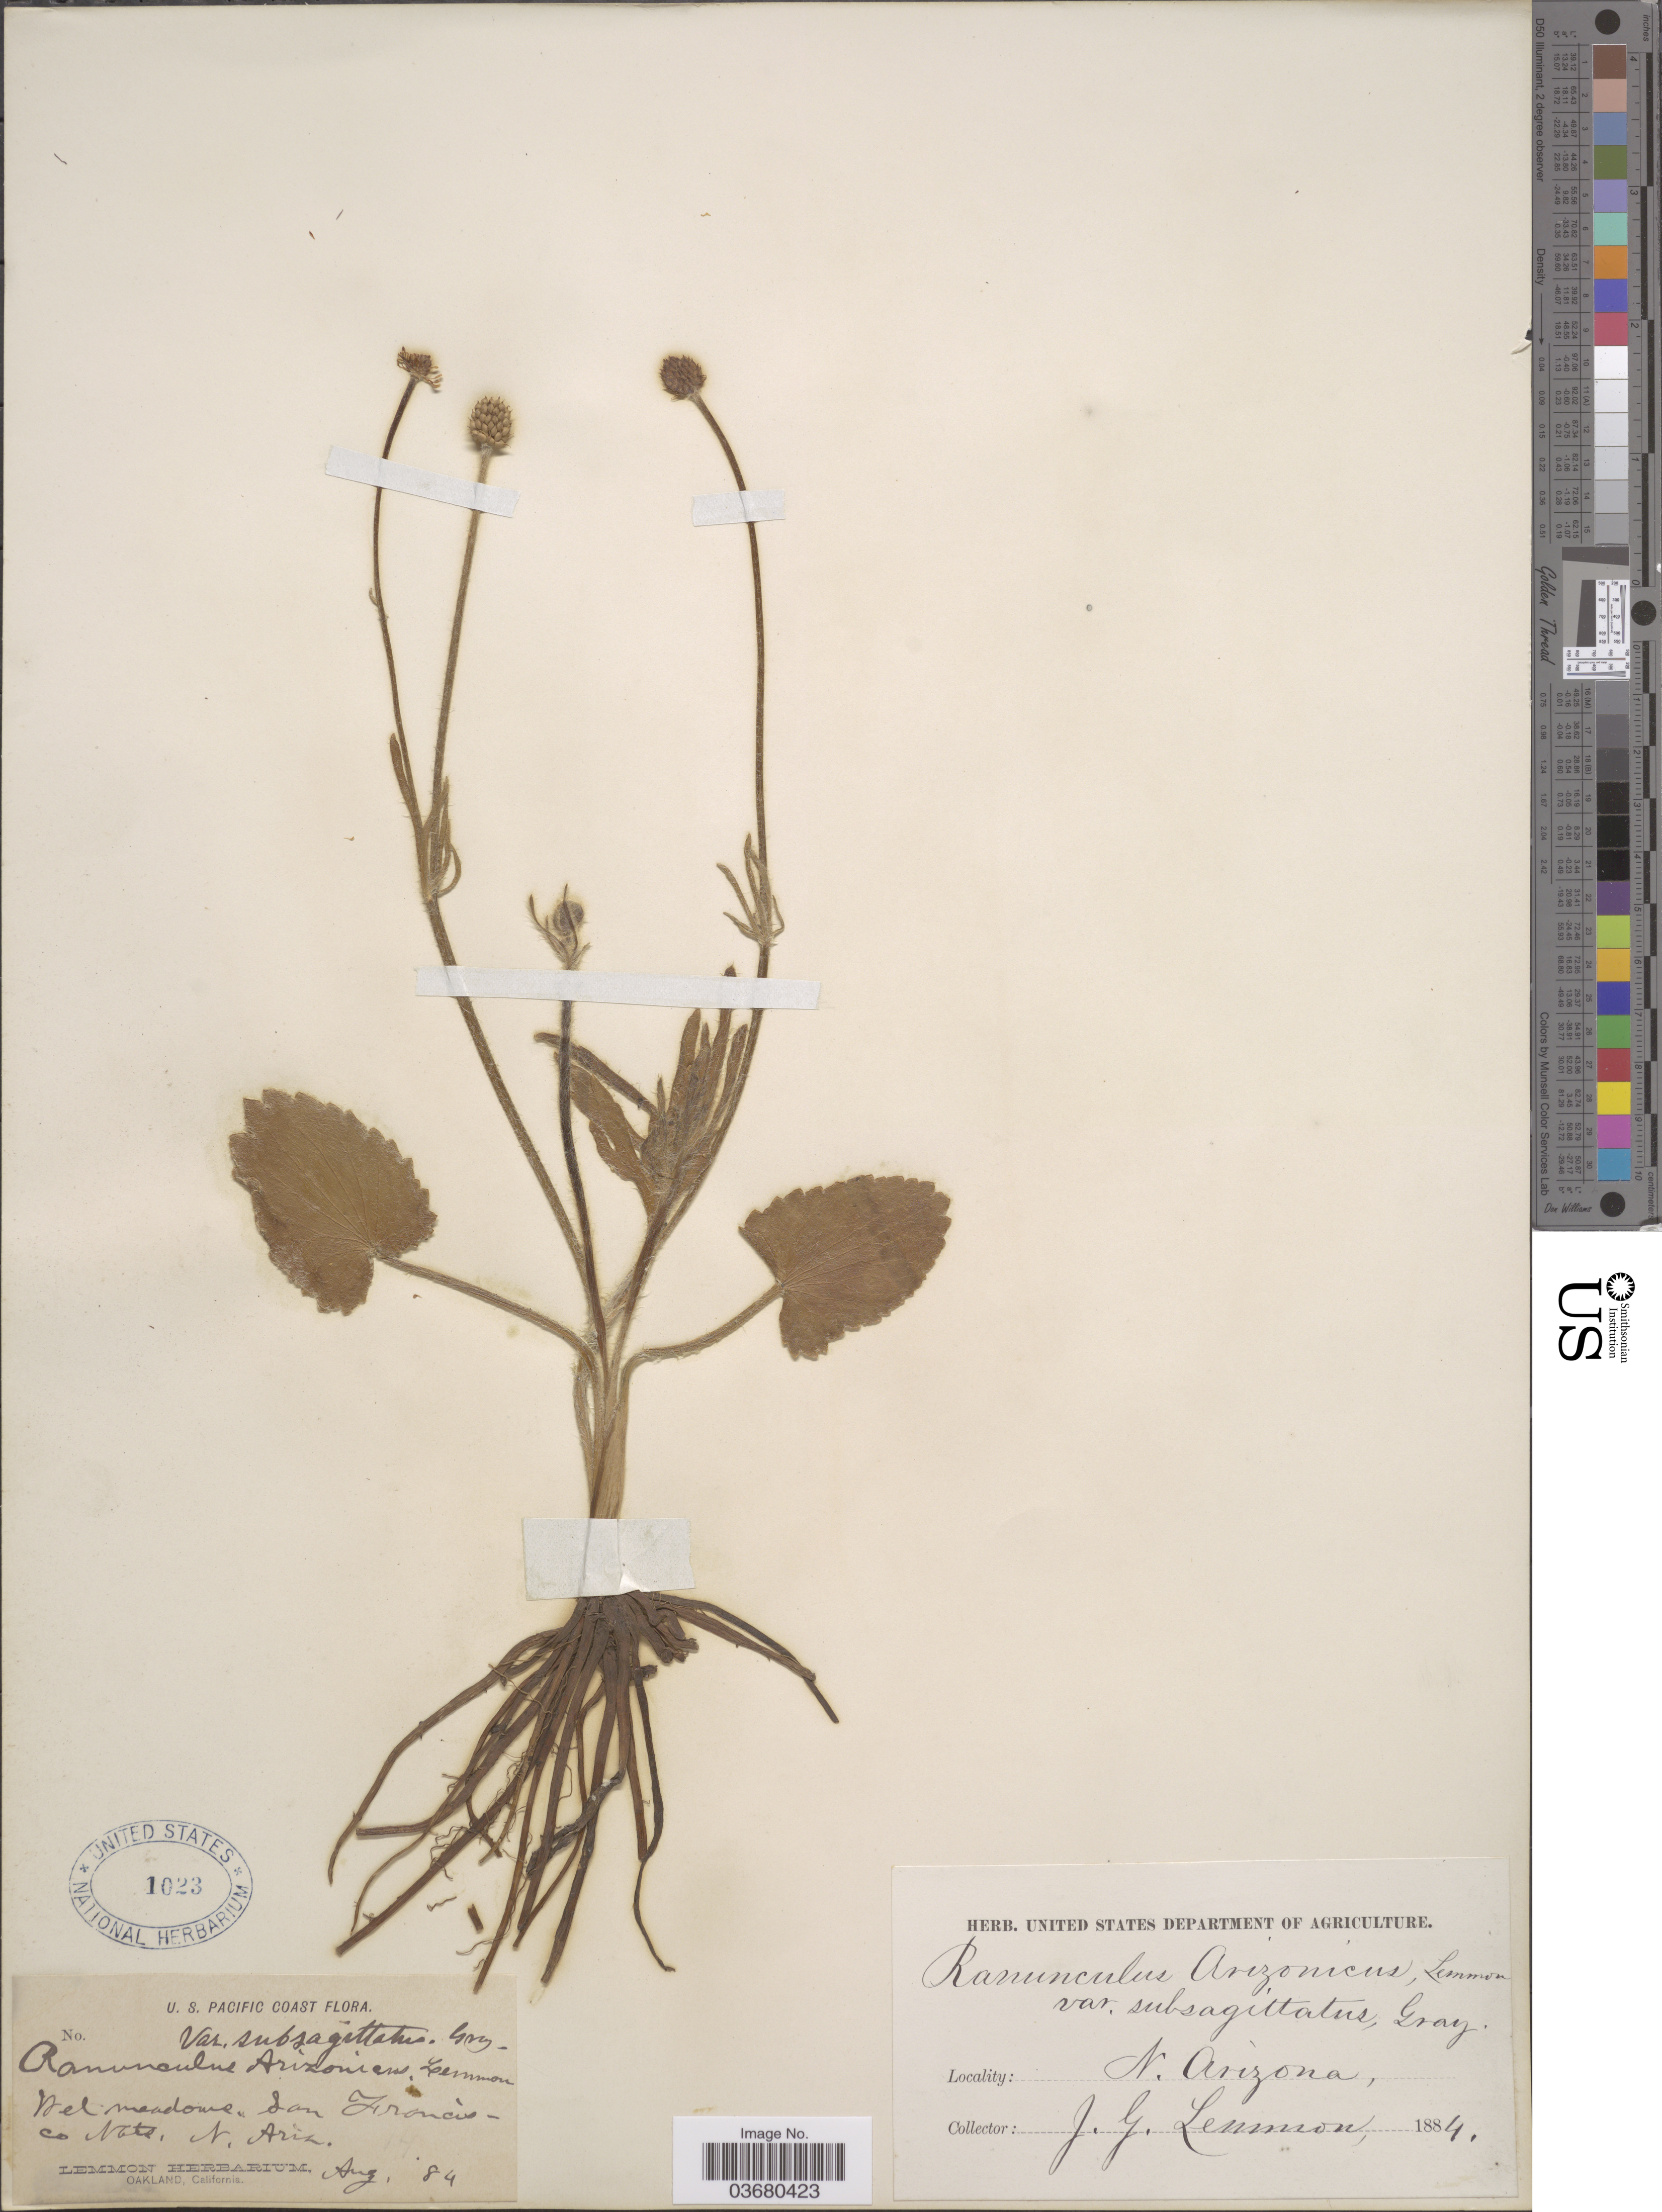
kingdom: Plantae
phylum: Tracheophyta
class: Magnoliopsida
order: Ranunculales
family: Ranunculaceae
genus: Ranunculus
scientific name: Ranunculus cardiophyllus var. subsagittatus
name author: (A. Gray) L.D. Benson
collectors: J. Lemmon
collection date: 1884-08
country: United States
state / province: Arizona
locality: San Francisco Mts. N. Arizona.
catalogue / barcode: US 1023